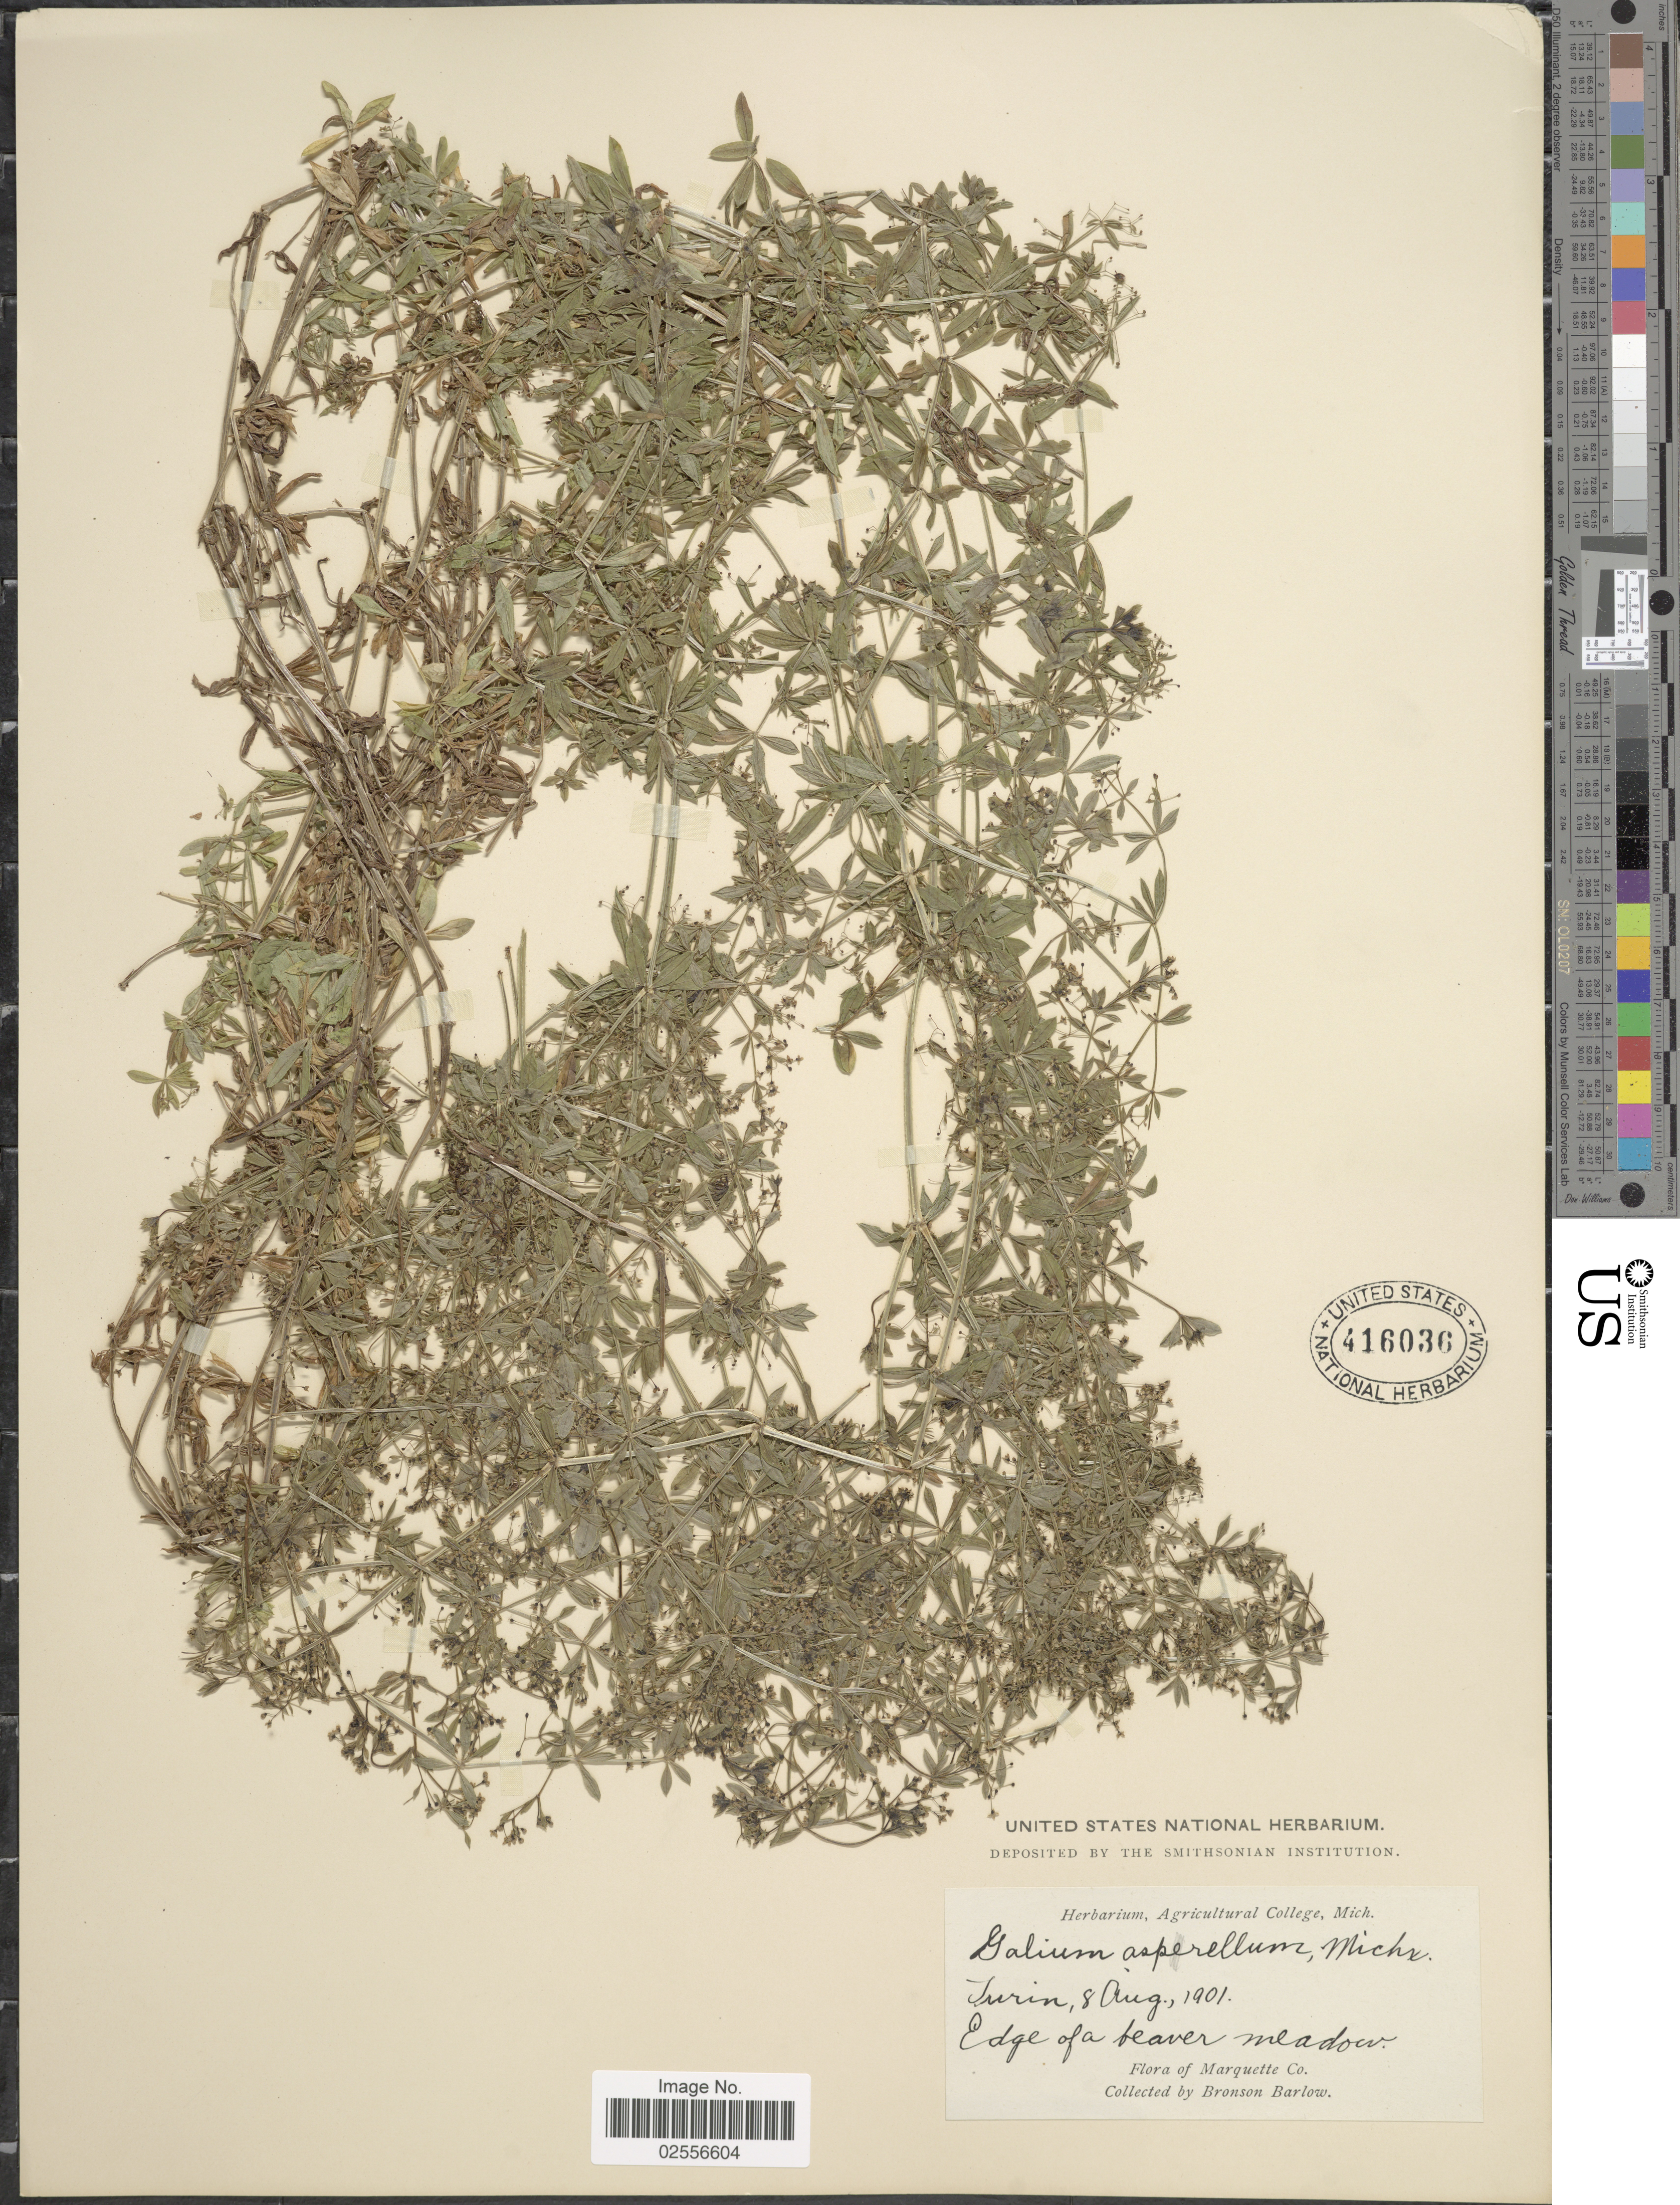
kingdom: Plantae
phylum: Tracheophyta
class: Magnoliopsida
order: Gentianales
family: Rubiaceae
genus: Galium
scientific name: Galium asprellum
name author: Michx.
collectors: Barlow, B.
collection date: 1901-08-08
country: United States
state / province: Michigan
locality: Jurin, Edge of a beaver meadow, Marquette Co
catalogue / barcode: US 416036